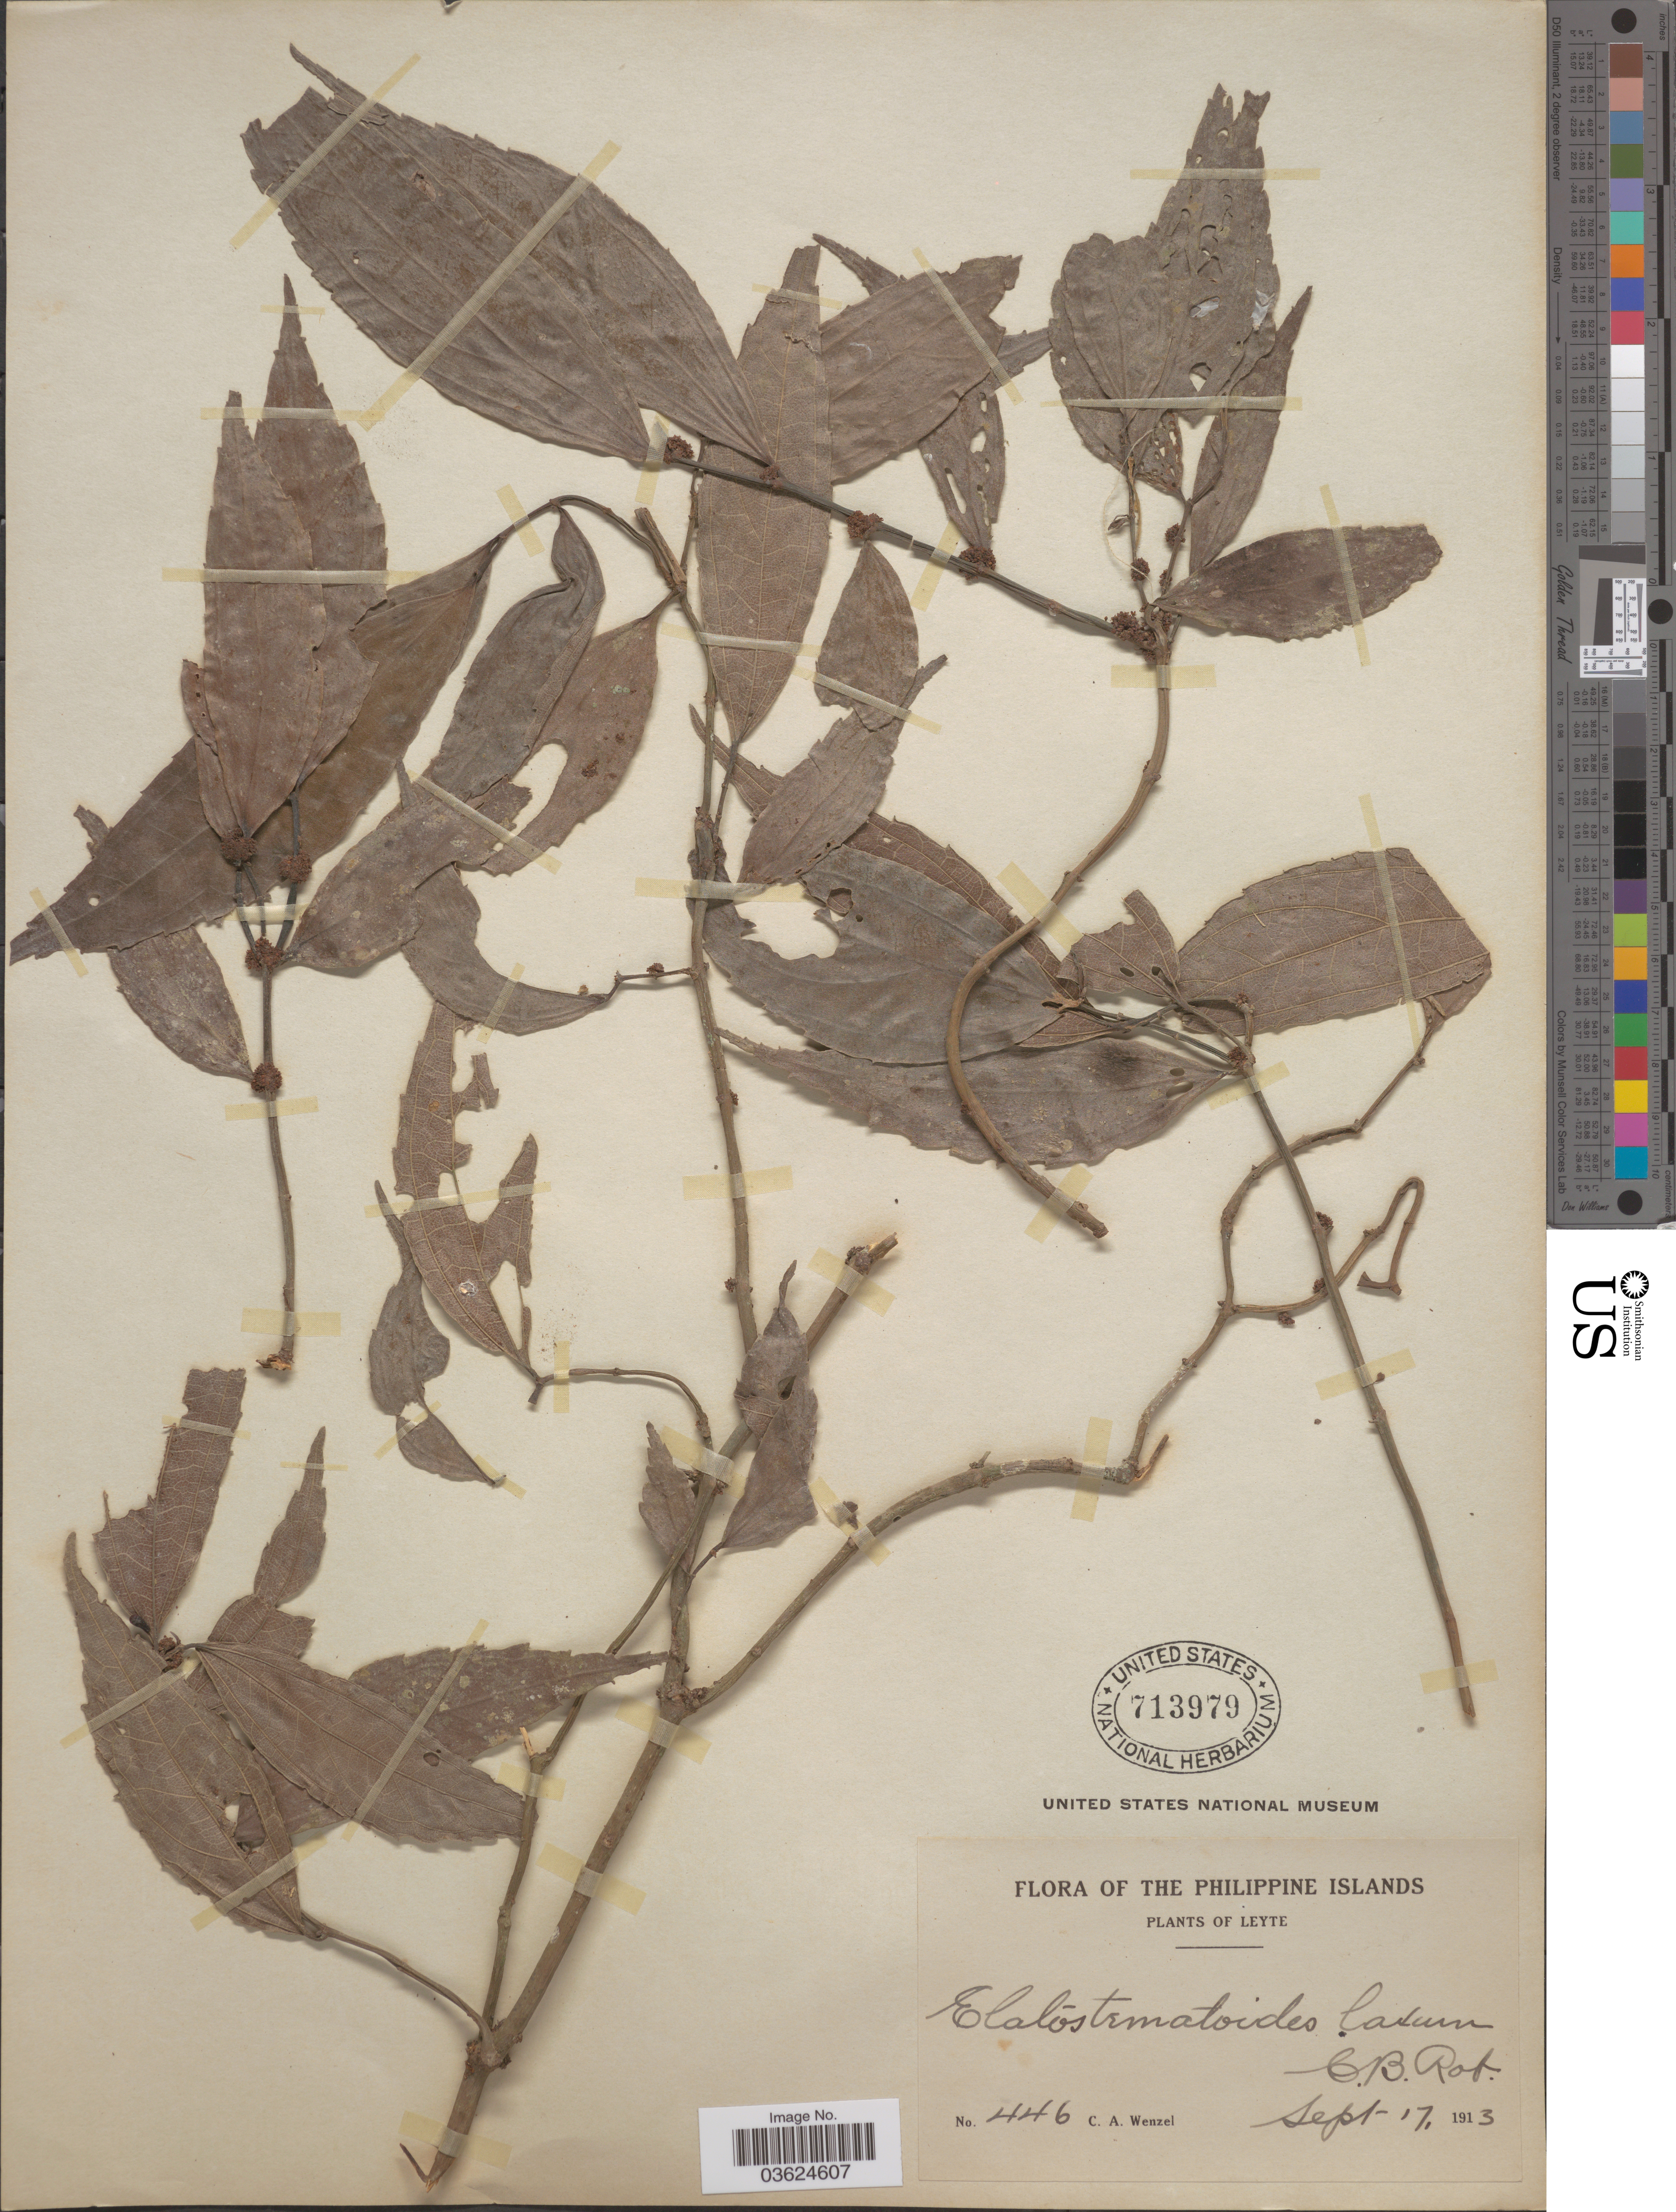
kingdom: Plantae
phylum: Tracheophyta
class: Magnoliopsida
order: Rosales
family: Urticaceae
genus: Elatostematoides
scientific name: Elatostematoides laxum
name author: (Elmer) C.B. Rob.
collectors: C. Wenzel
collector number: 446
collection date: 1913-09-17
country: Philippines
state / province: Eastern Visayas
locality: The Philippine Islands, Leyte.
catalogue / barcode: US 713979